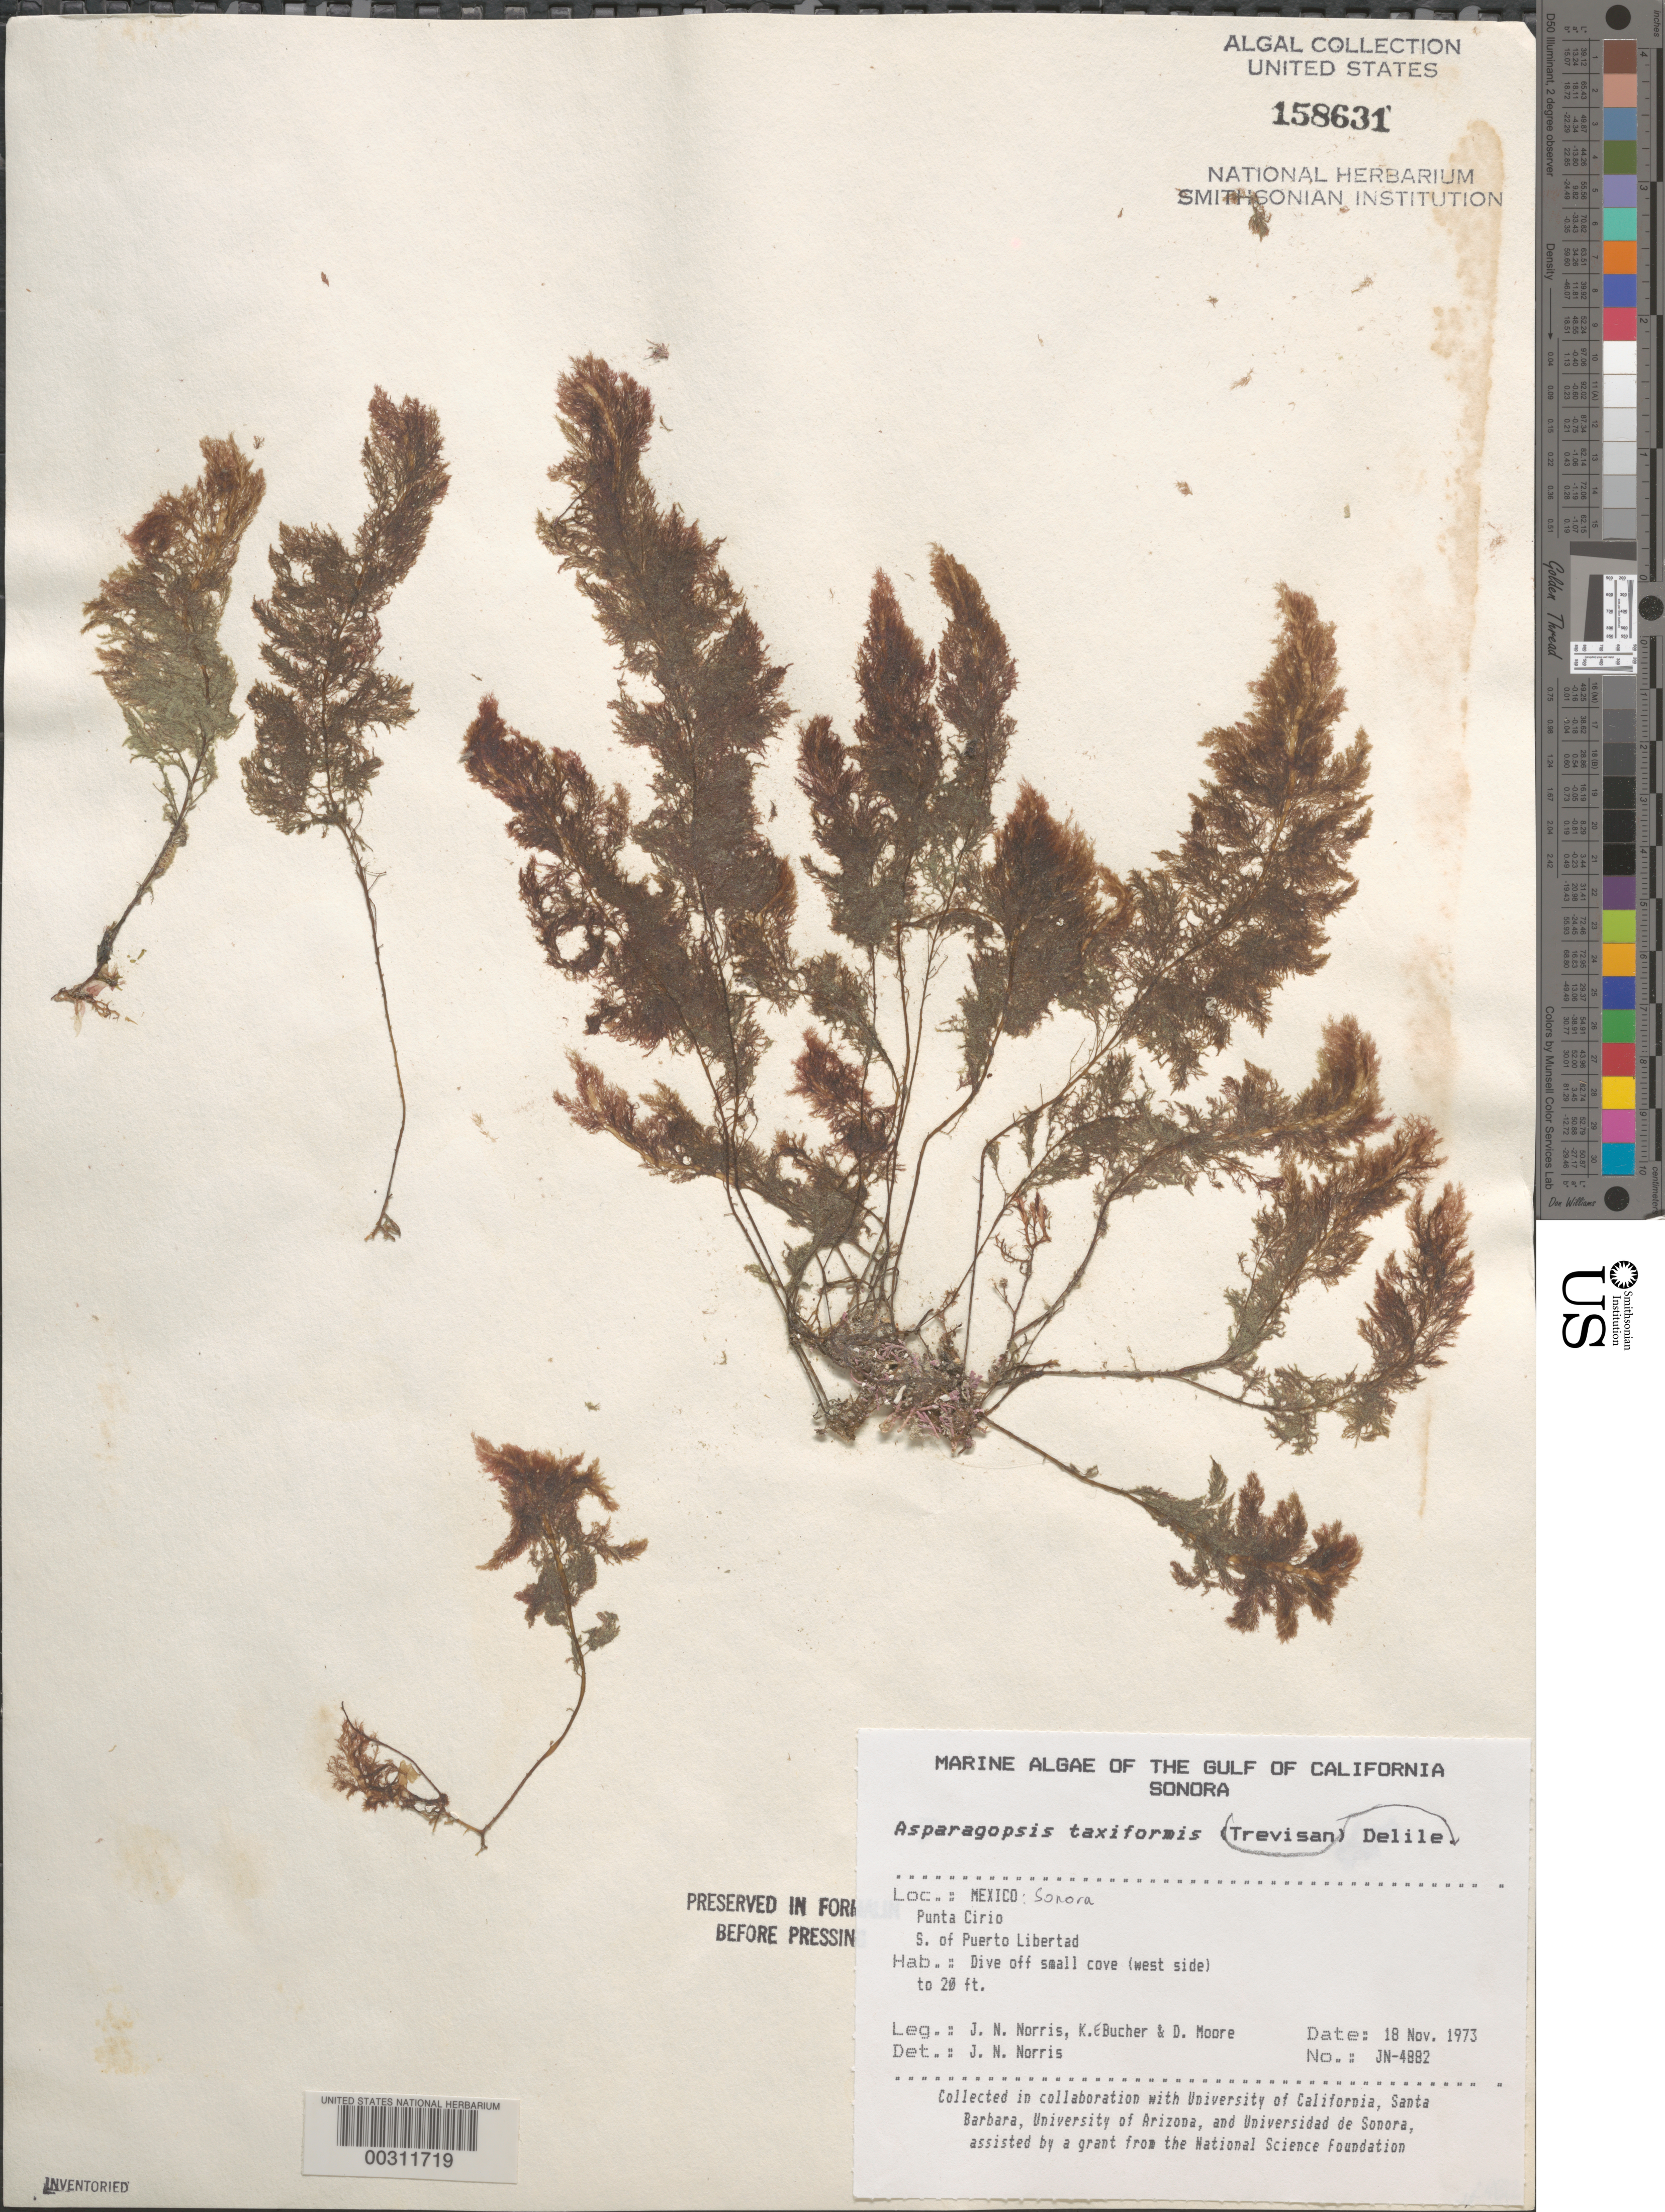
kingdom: Plantae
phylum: Rhodophyta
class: Florideophyceae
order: Bonnemaisoniales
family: Bonnemaisoniaceae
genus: Asparagopsis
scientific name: Asparagopsis taxiformis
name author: (Delile) Trevis.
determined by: Norris, James N.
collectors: J. N. Norris, K. E. Bucher & D. Moore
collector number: JN-4882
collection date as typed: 18 Nov 1973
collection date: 1973-11-18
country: Mexico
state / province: Sonora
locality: Punta Cirio south of Puerto Libertad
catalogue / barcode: US 158631